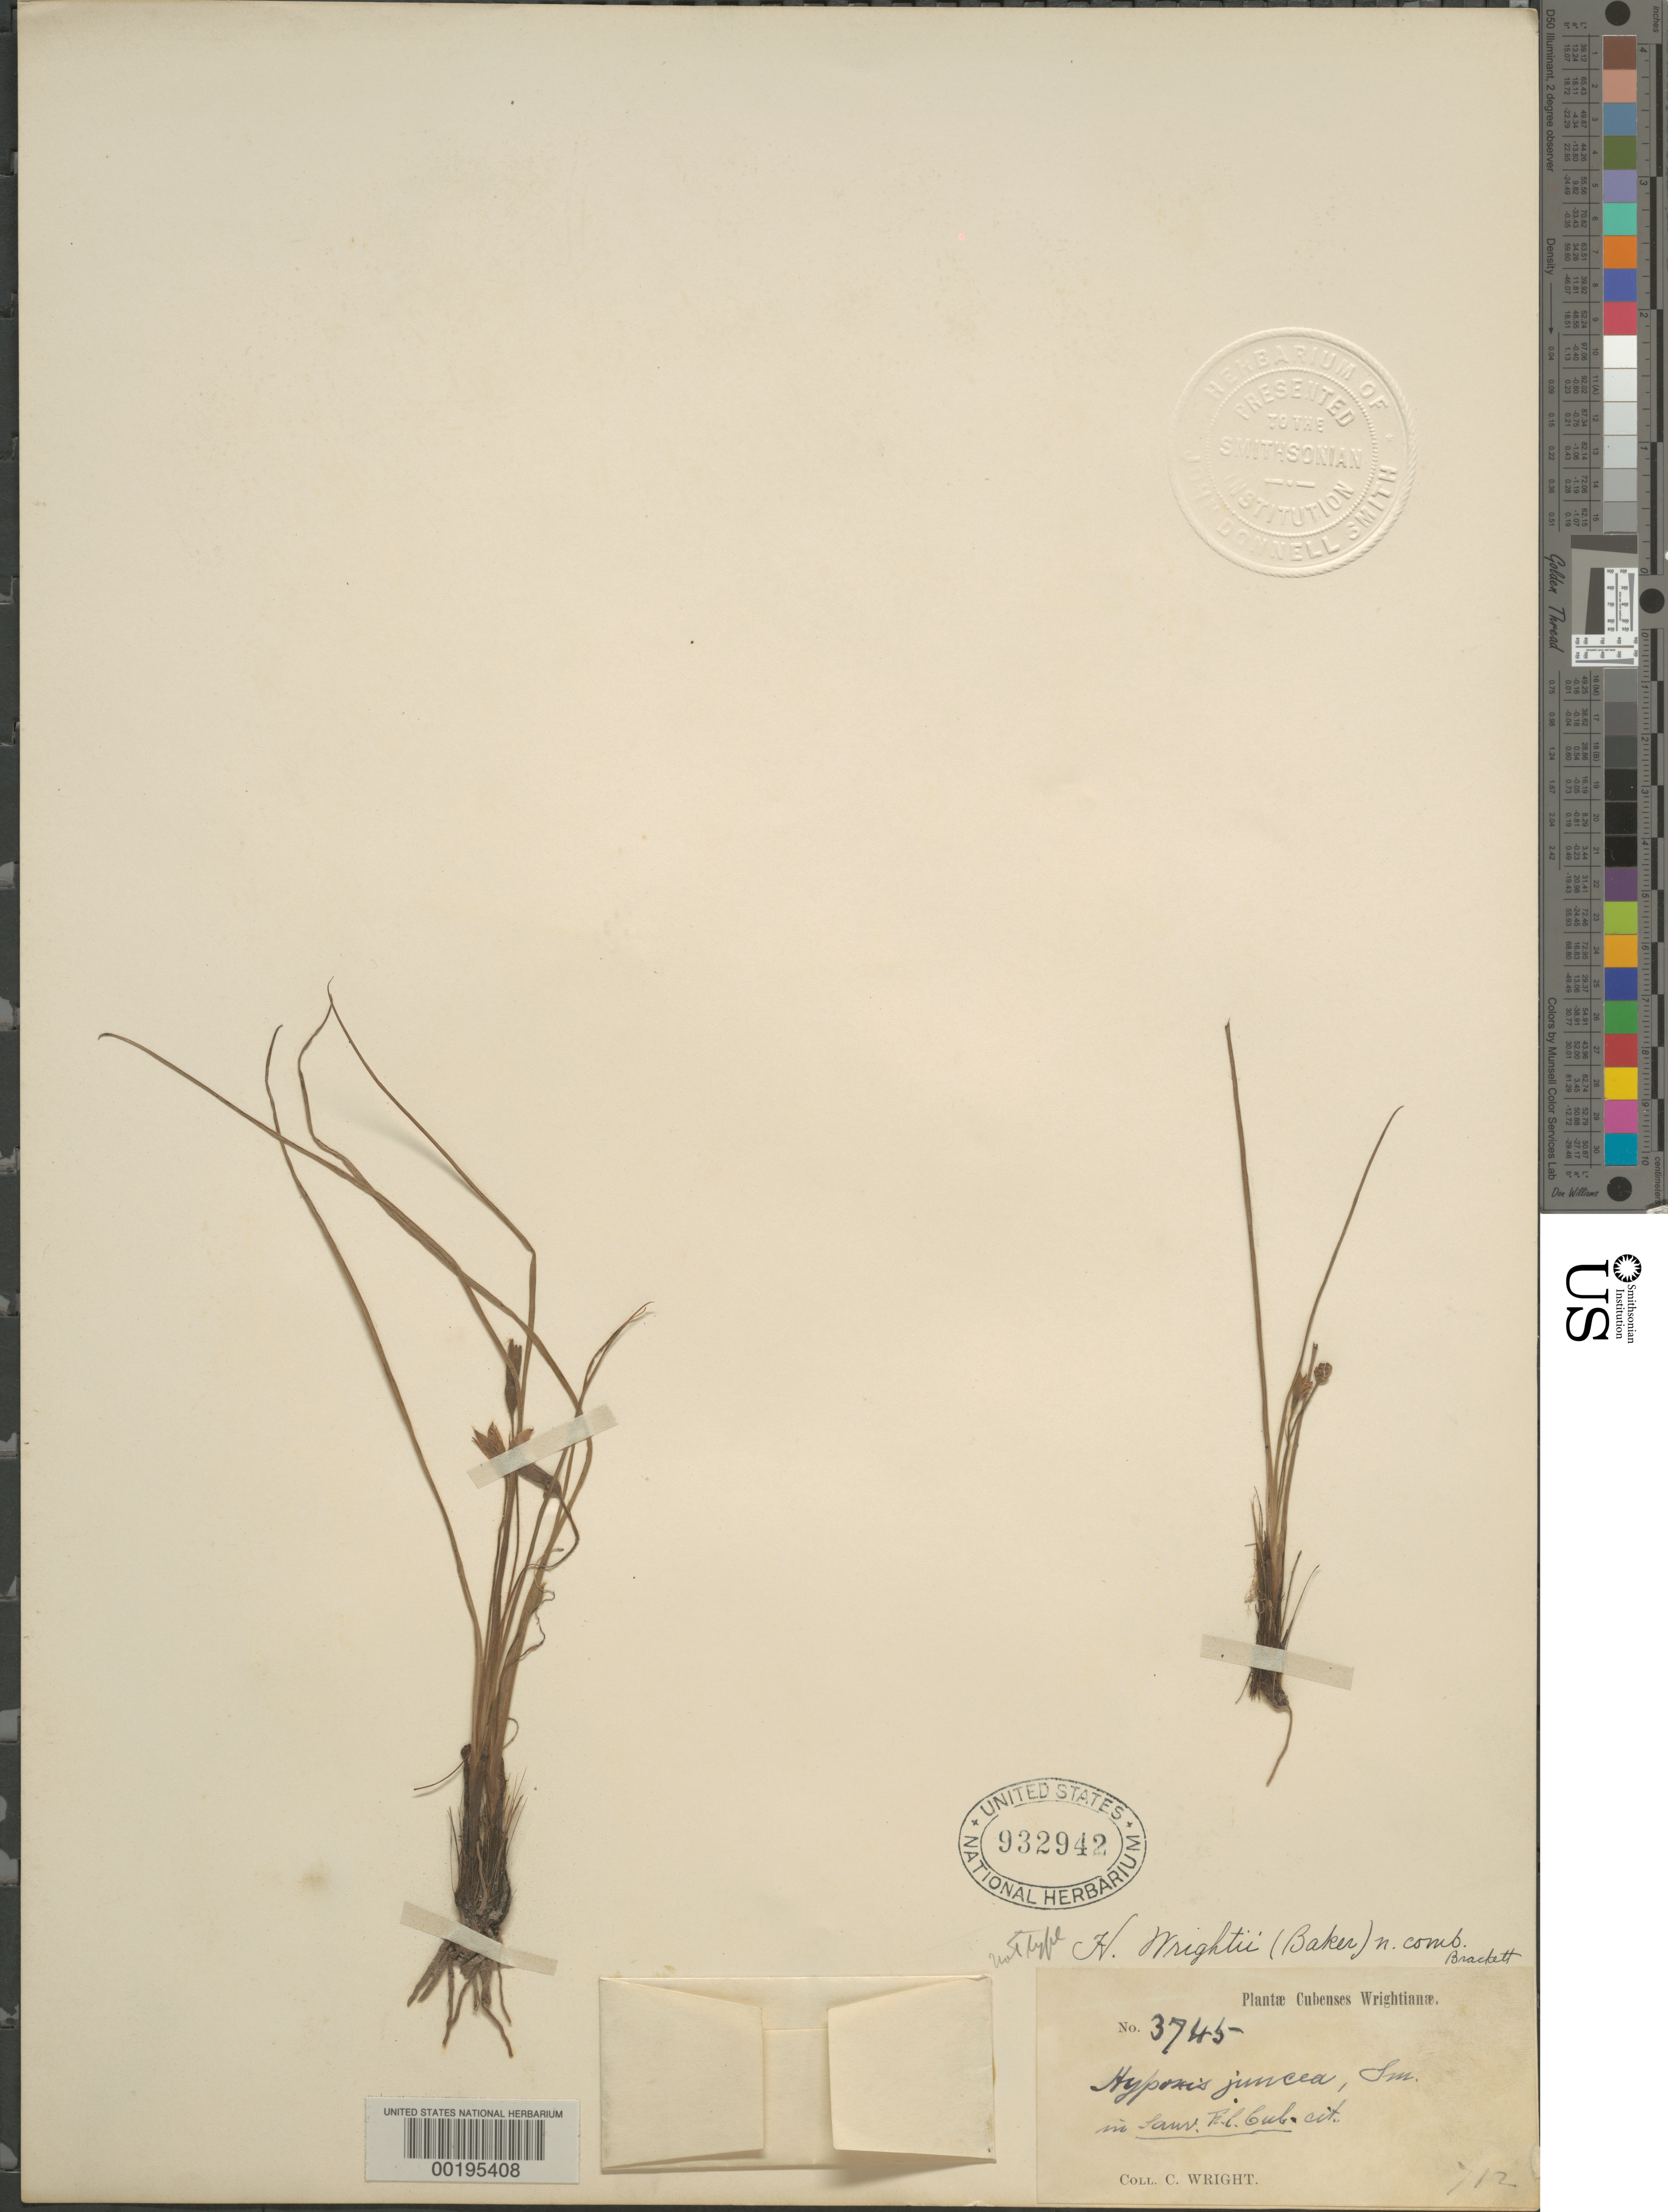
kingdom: Plantae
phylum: Tracheophyta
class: Liliopsida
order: Asparagales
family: Hypoxidaceae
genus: Hypoxis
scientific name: Hypoxis wrightii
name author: (Baker) Brackett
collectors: C. Wright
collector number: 3745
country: Cuba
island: Greater Antilles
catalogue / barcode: US 932942